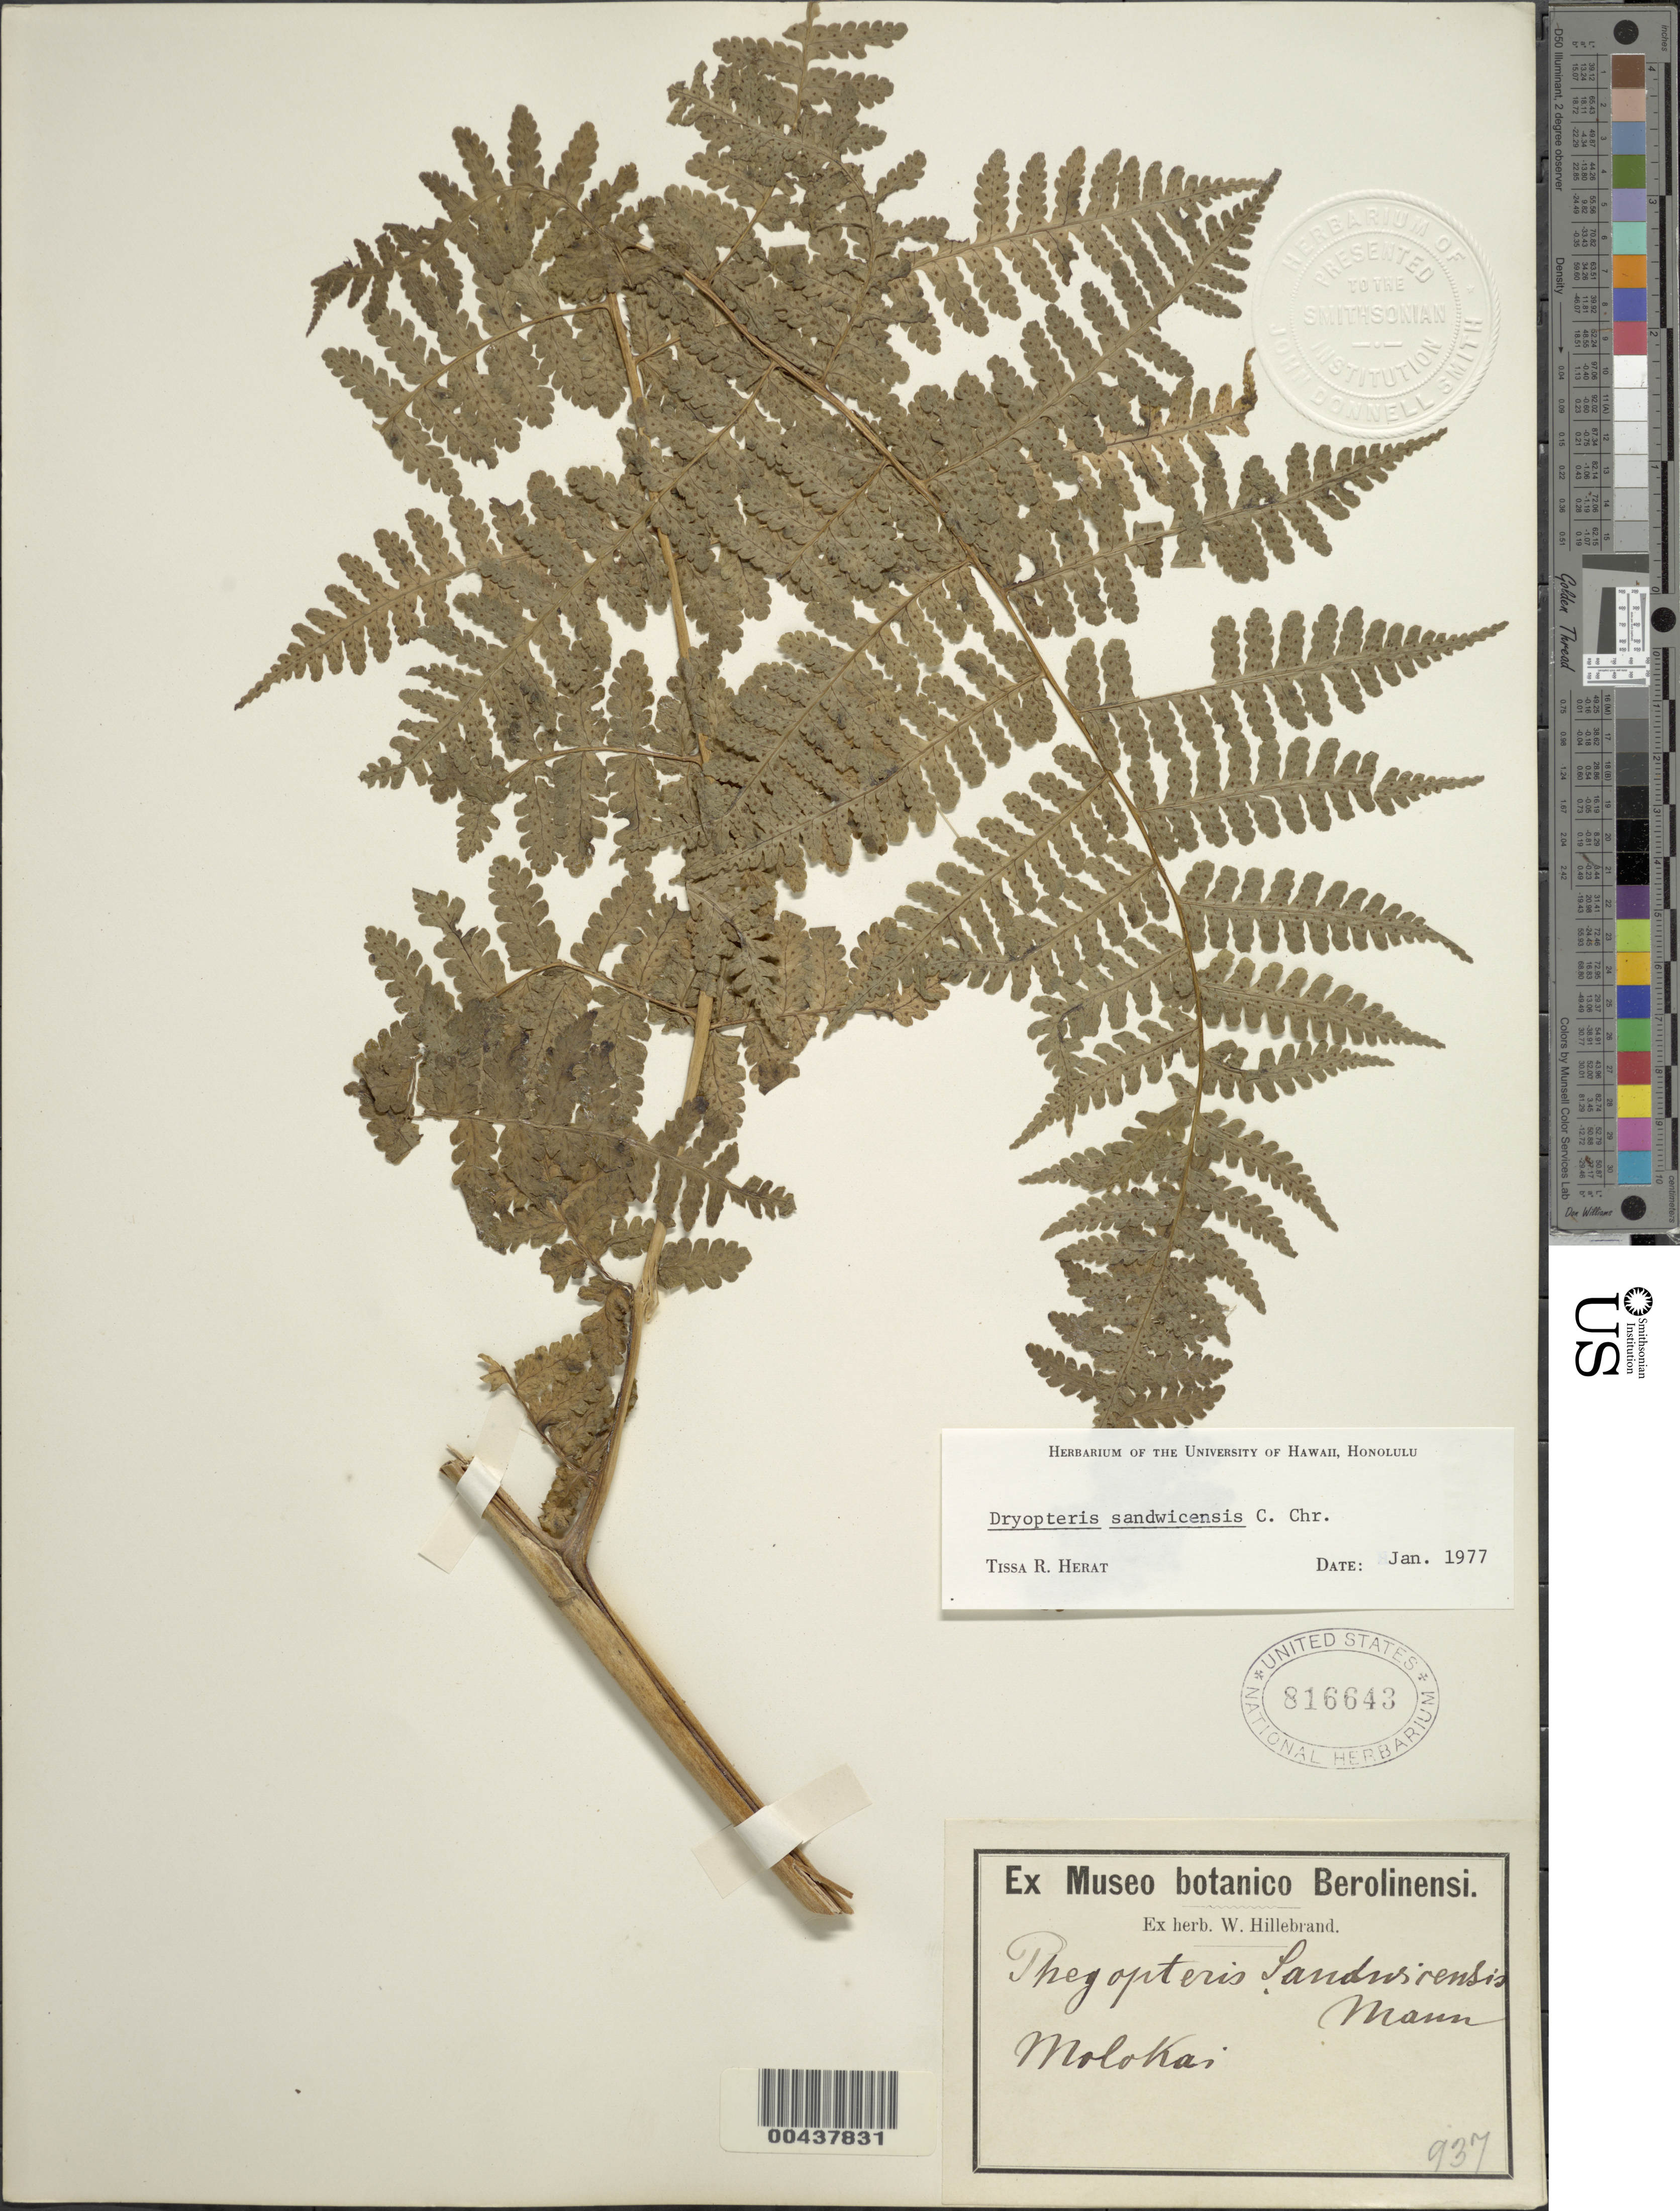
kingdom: Plantae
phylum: Tracheophyta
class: Polypodiopsida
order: Polypodiales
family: Dryopteridaceae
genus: Dryopteris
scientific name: Dryopteris sandwicensis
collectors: W. Hillebrand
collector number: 937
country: United States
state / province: Hawaii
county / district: Maui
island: Moloka'i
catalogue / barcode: US 816643